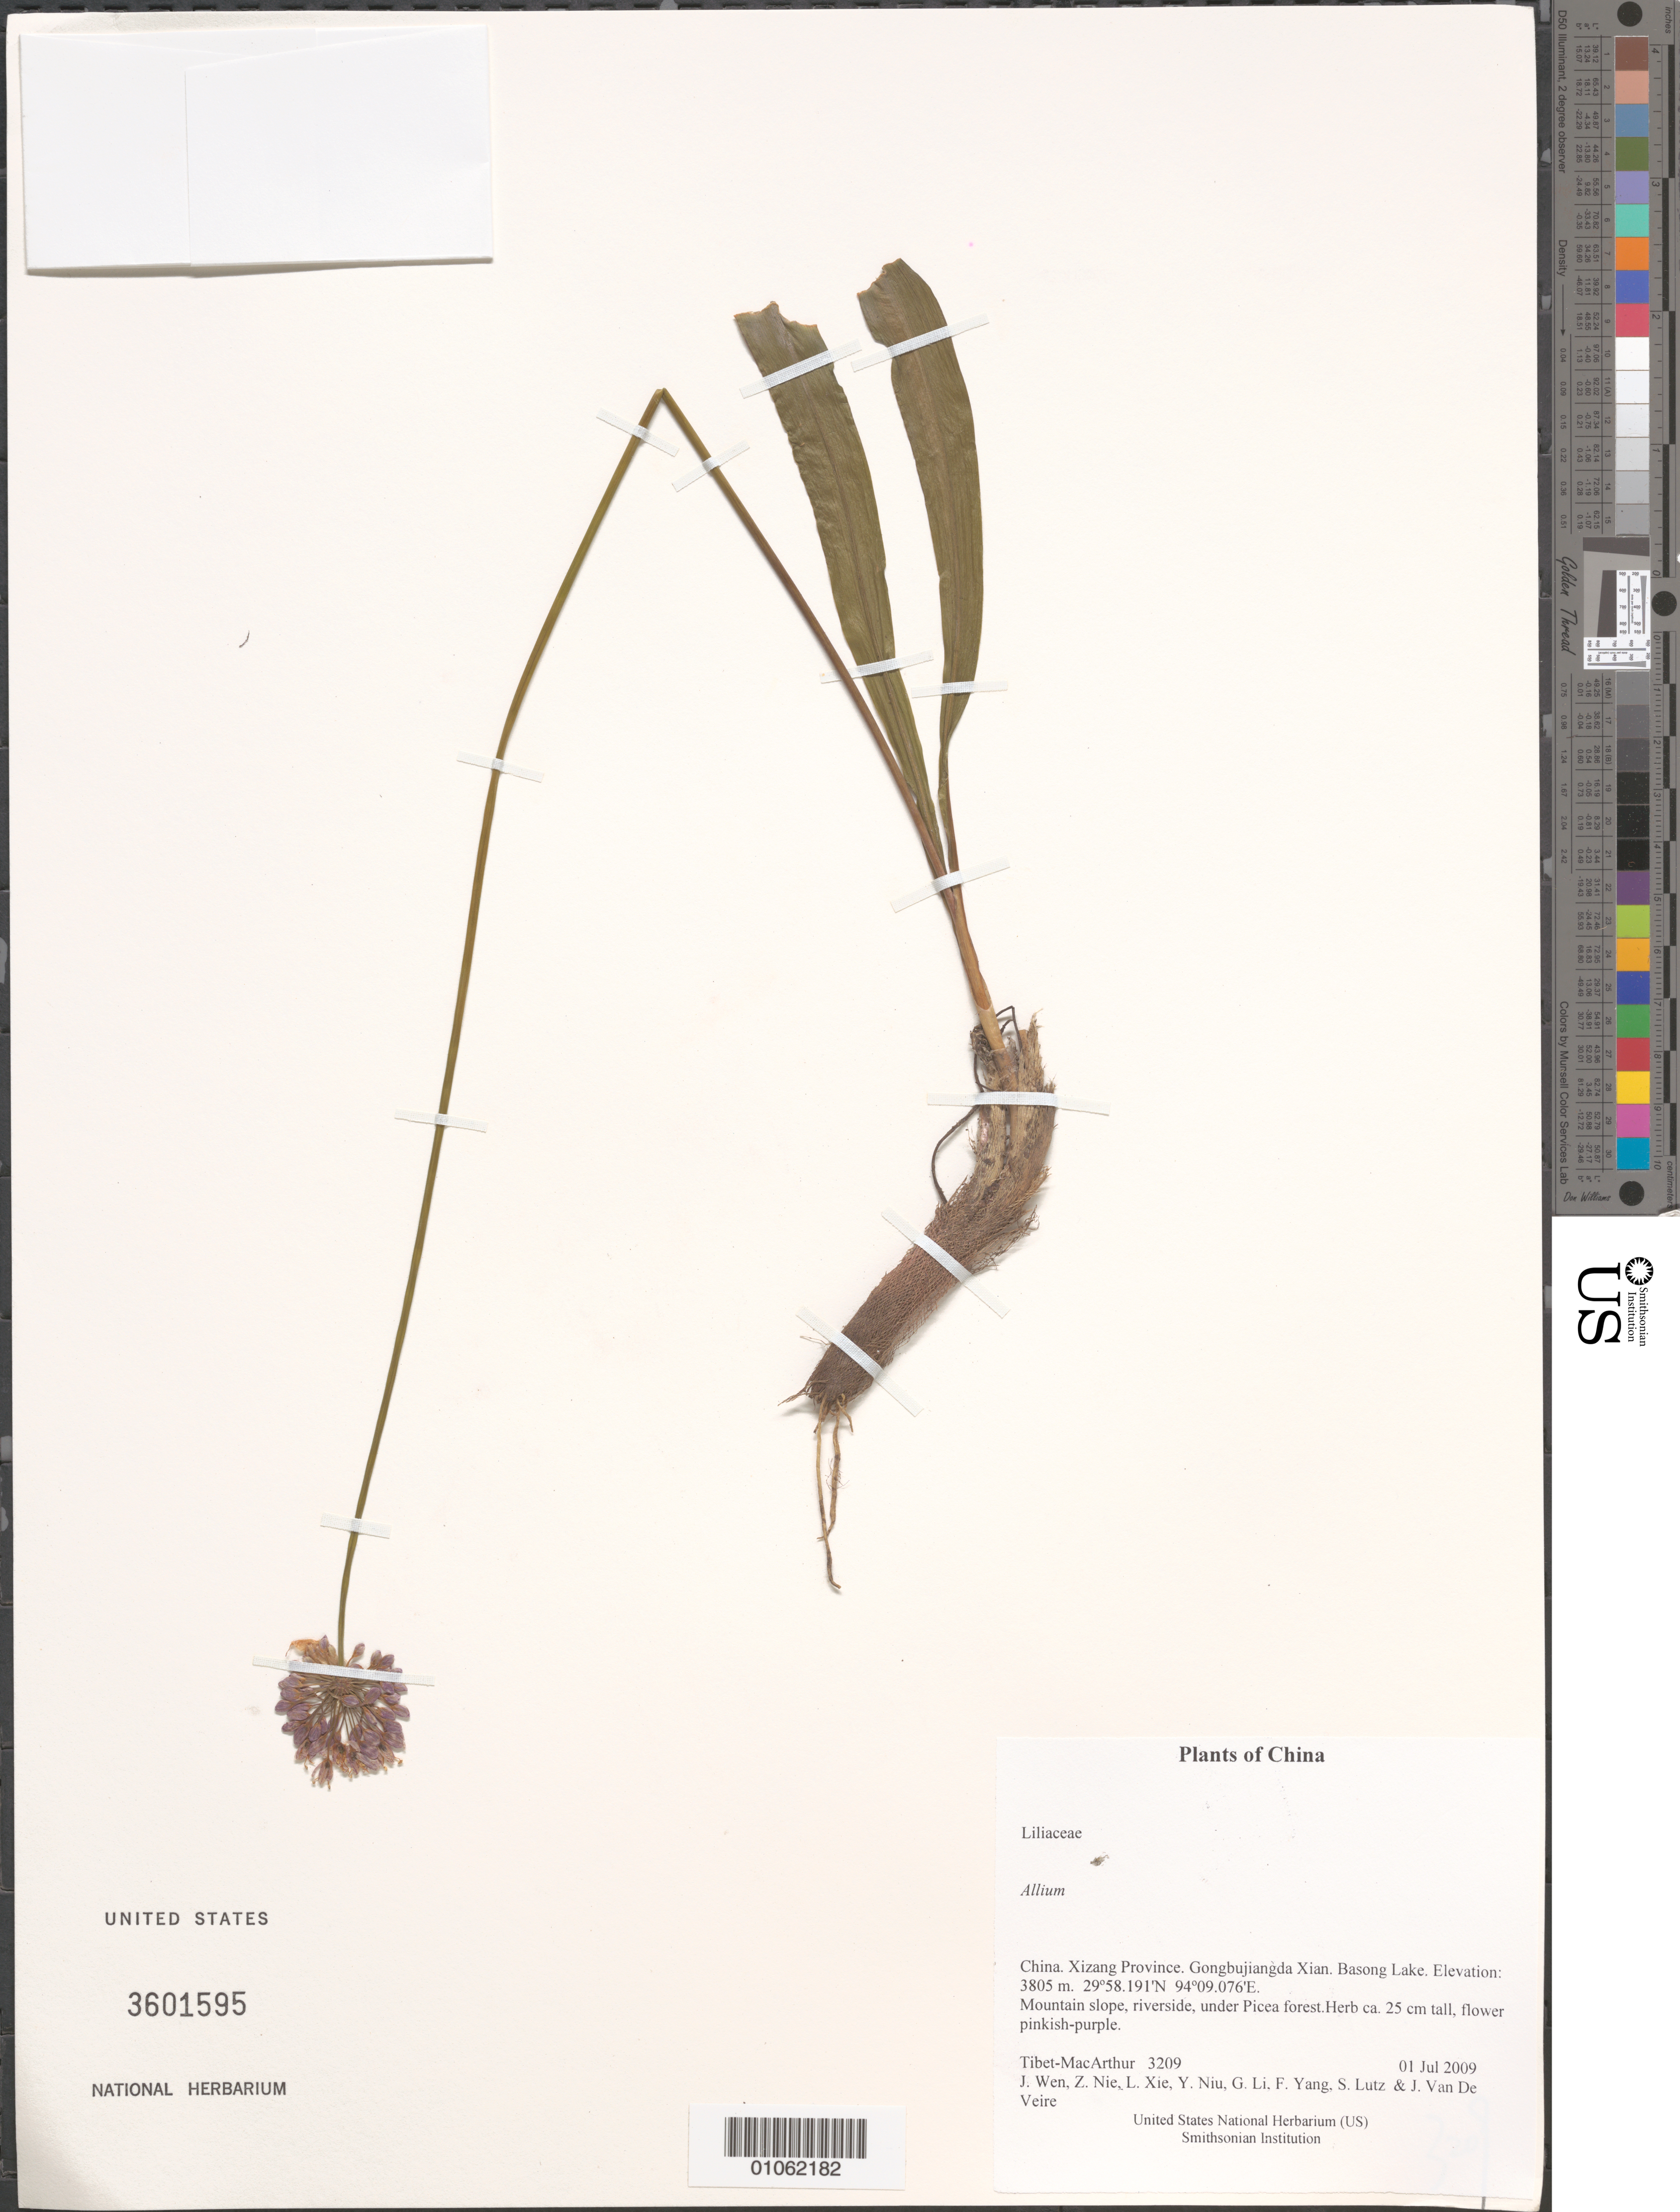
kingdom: Plantae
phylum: Tracheophyta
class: Liliopsida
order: Asparagales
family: Amaryllidaceae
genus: Allium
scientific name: Allium sp.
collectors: Tibet-MacArthur, J. Wen, Z. Nie, L. Xie, Y. Niu, G. Li, F. Yang, S. Lutz & J. Van De Veire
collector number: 3209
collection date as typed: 01 Jul 2009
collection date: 2009-07-01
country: China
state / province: Xizang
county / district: Gongbujiangda Xian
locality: Basong Lake.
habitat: Mountain slope, riverside, under Picea forest.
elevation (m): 3805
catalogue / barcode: US 3601595